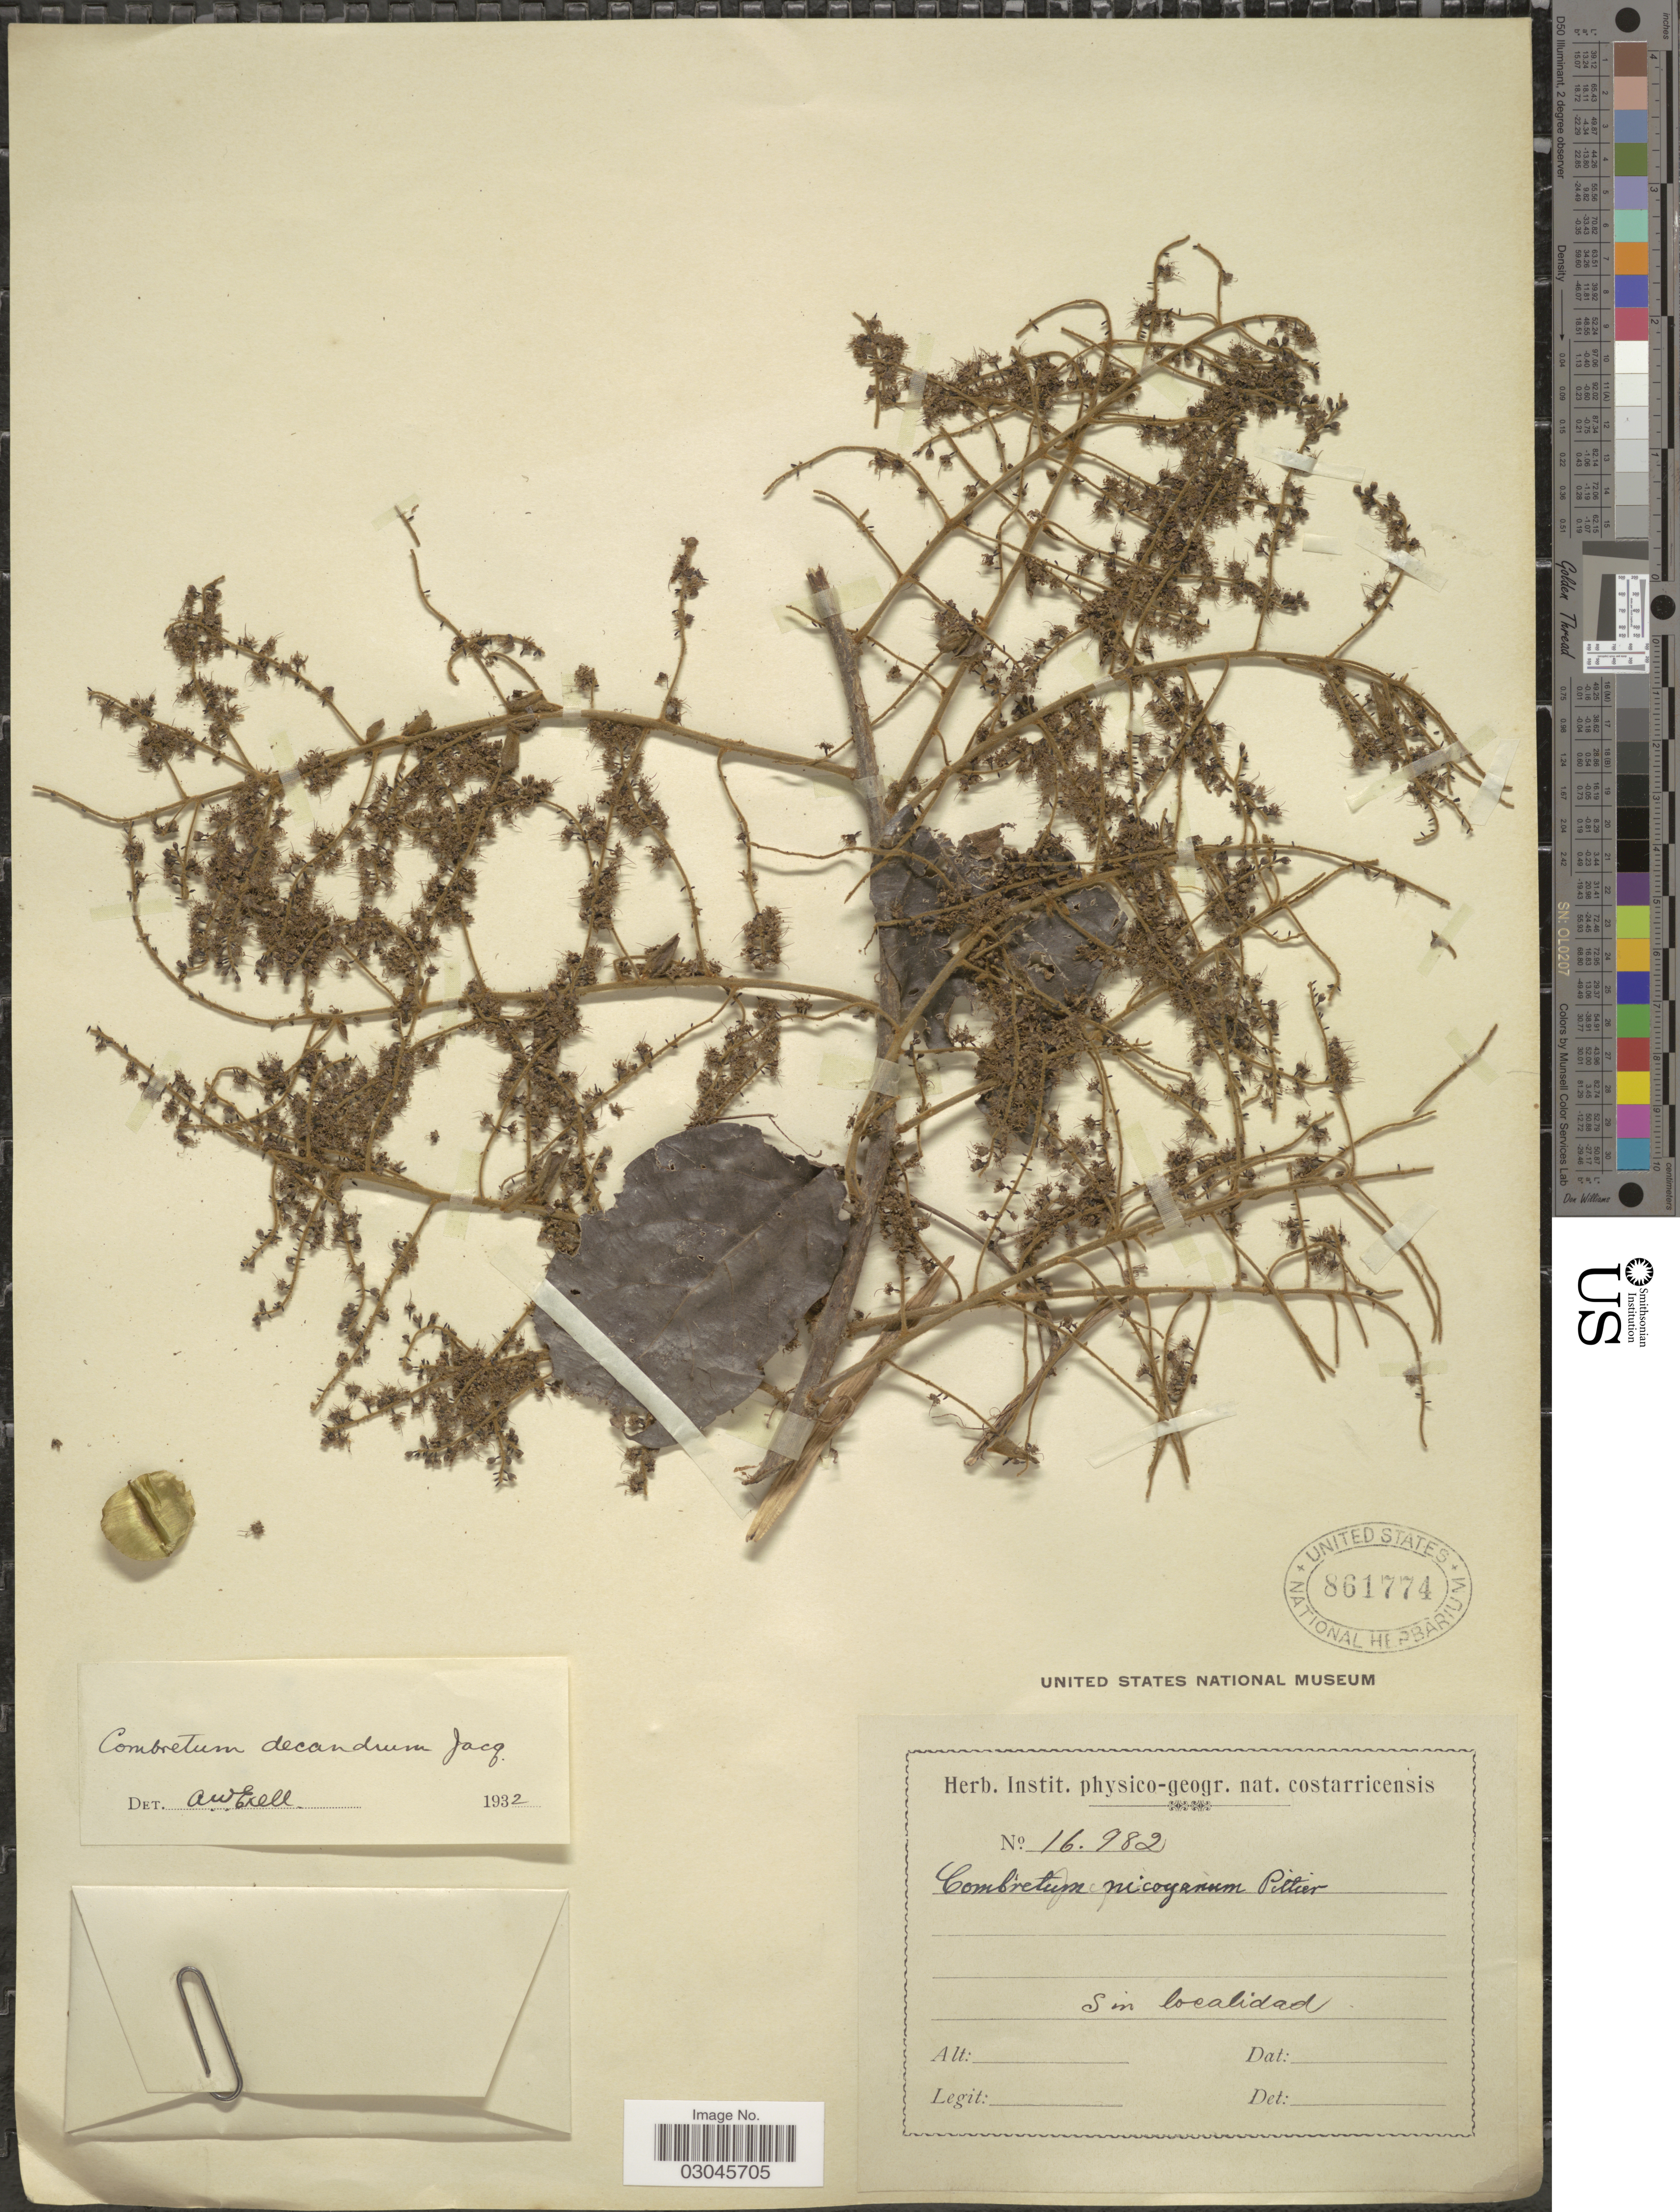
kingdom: Plantae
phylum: Tracheophyta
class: Magnoliopsida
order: Myrtales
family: Combretaceae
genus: Combretum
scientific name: Combretum decandrum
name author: Jacq.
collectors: ex herb. Instit. physico-geogr. nat. costarricensis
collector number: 16982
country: Costa Rica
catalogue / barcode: US 861774